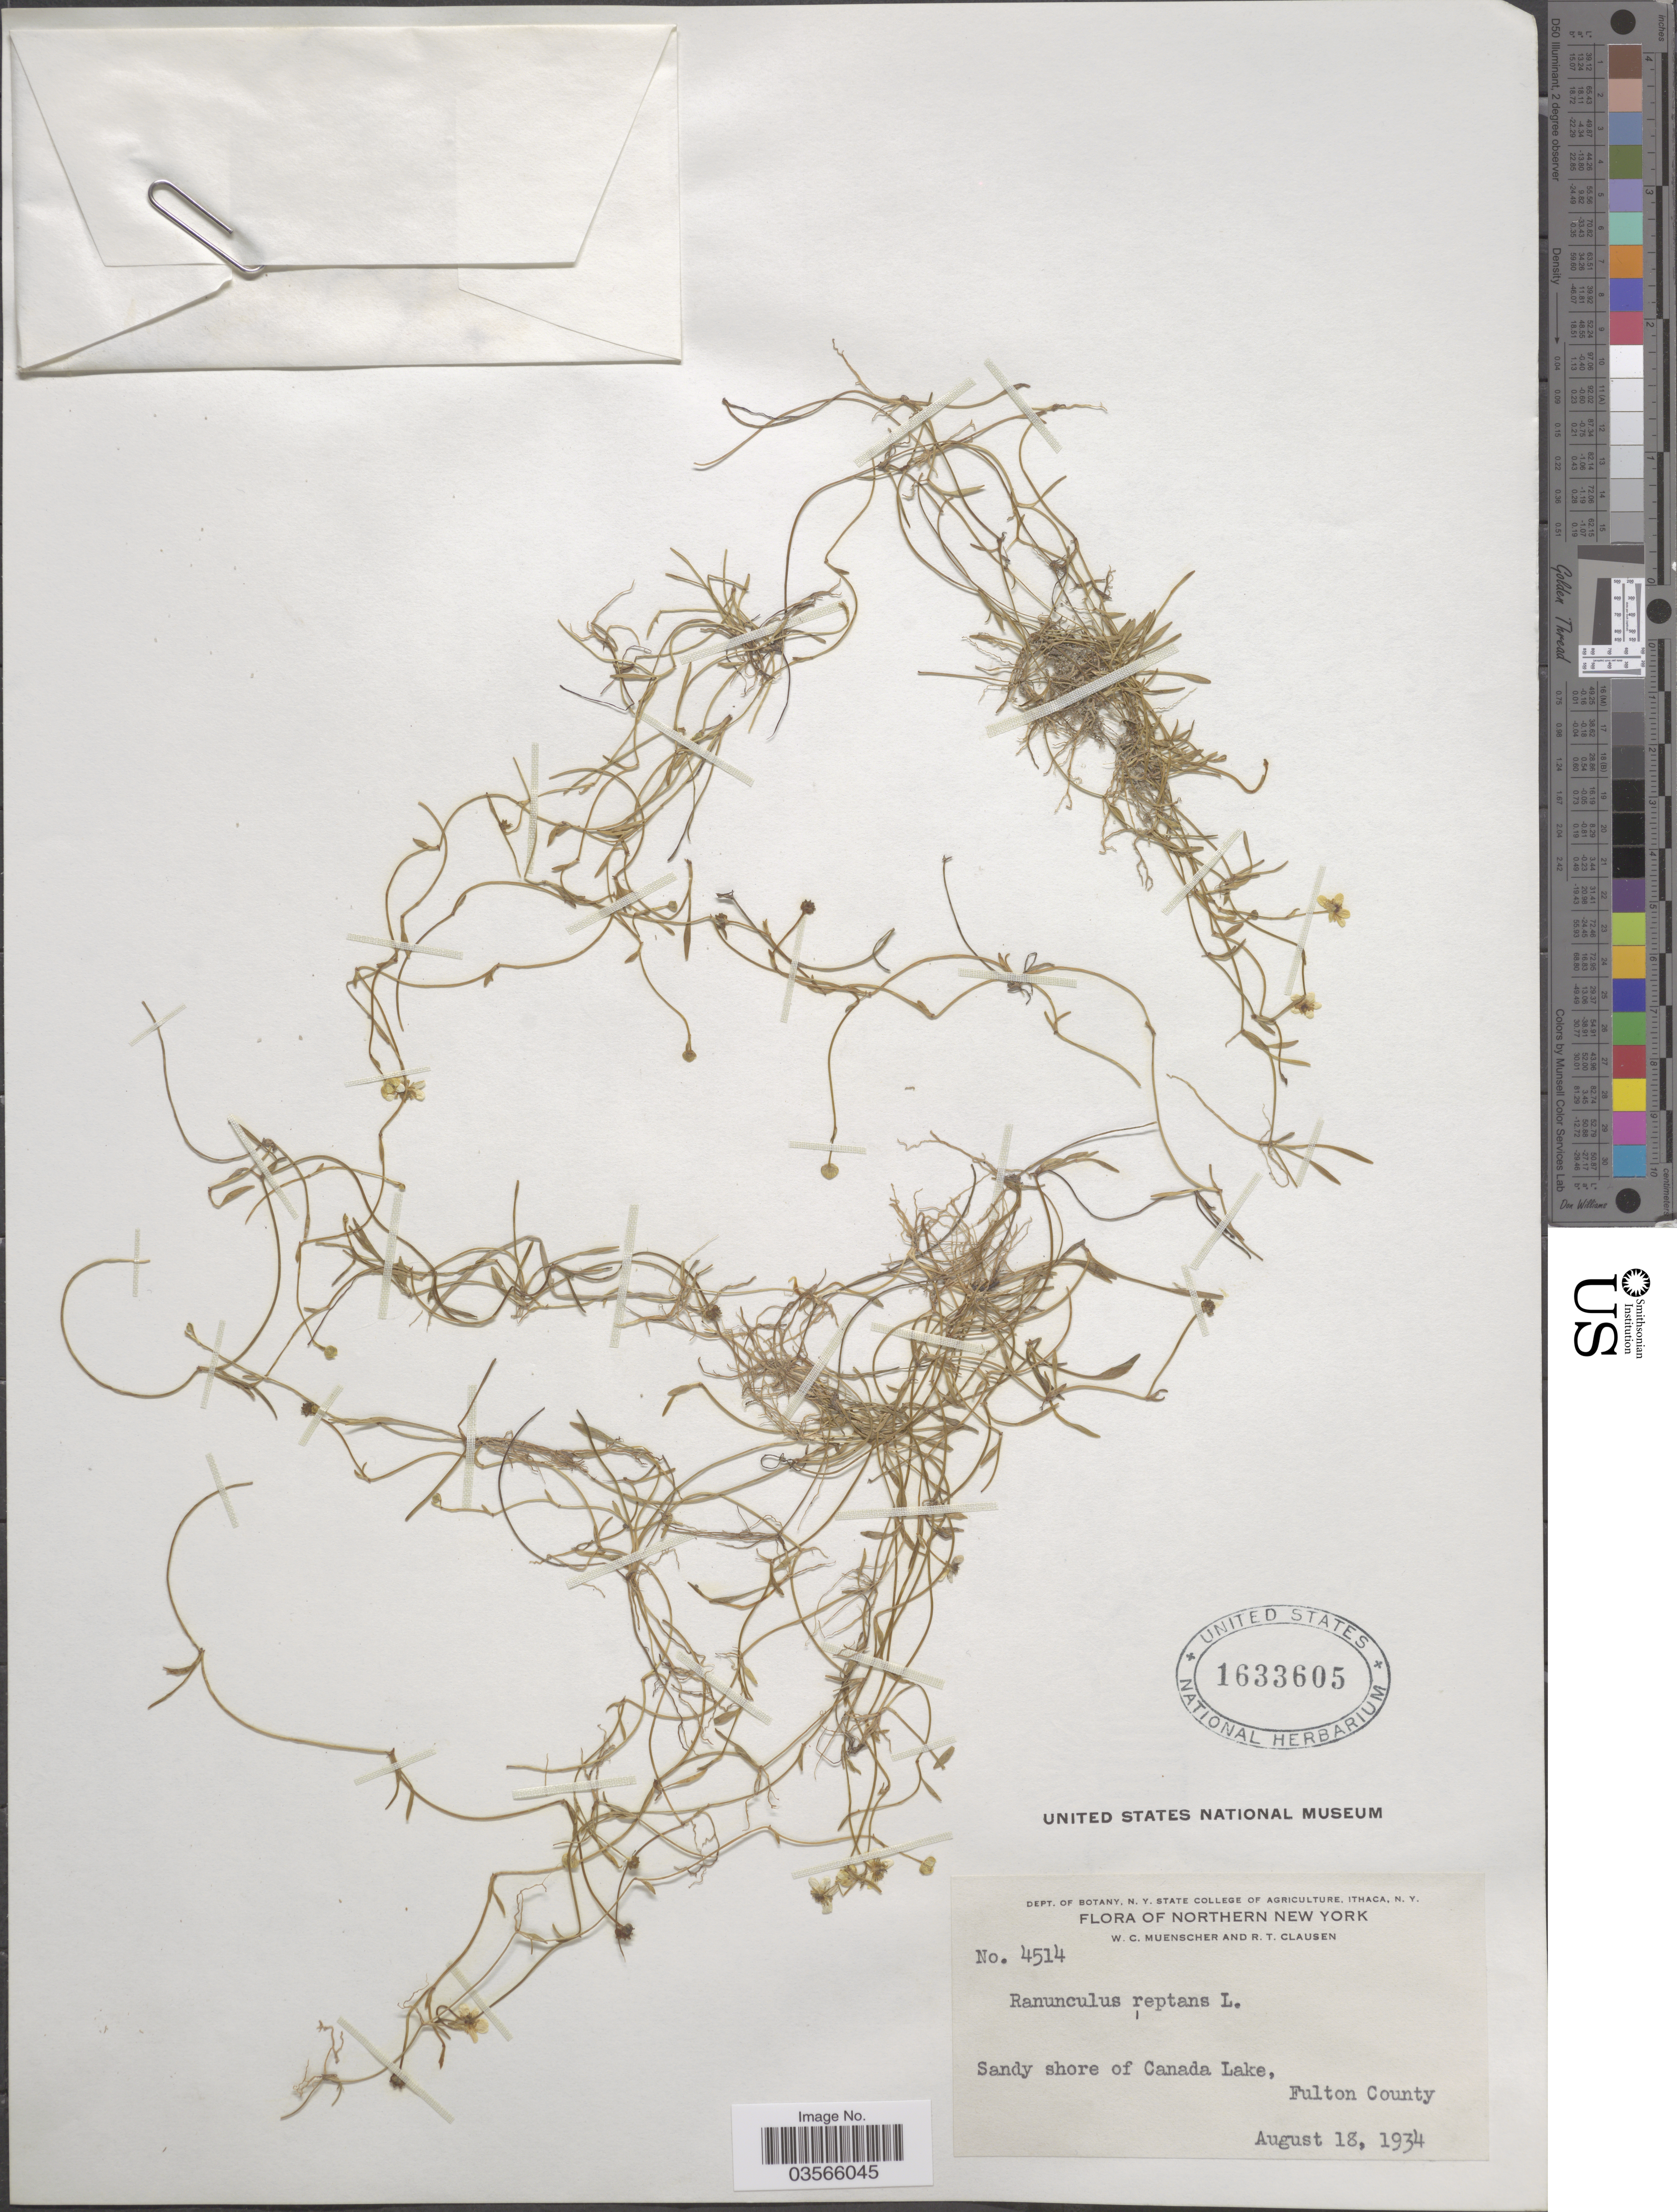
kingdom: Plantae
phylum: Tracheophyta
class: Magnoliopsida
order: Ranunculales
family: Ranunculaceae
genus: Ranunculus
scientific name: Ranunculus flammula var. filiformis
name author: (Michx.) Hook.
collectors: W. Muenscher & R. T. Clausen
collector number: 4514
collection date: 1934-08-18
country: United States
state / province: New York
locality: Northern New York. Sandy shore of Canada Lake, Fulton County.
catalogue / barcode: US 1633605